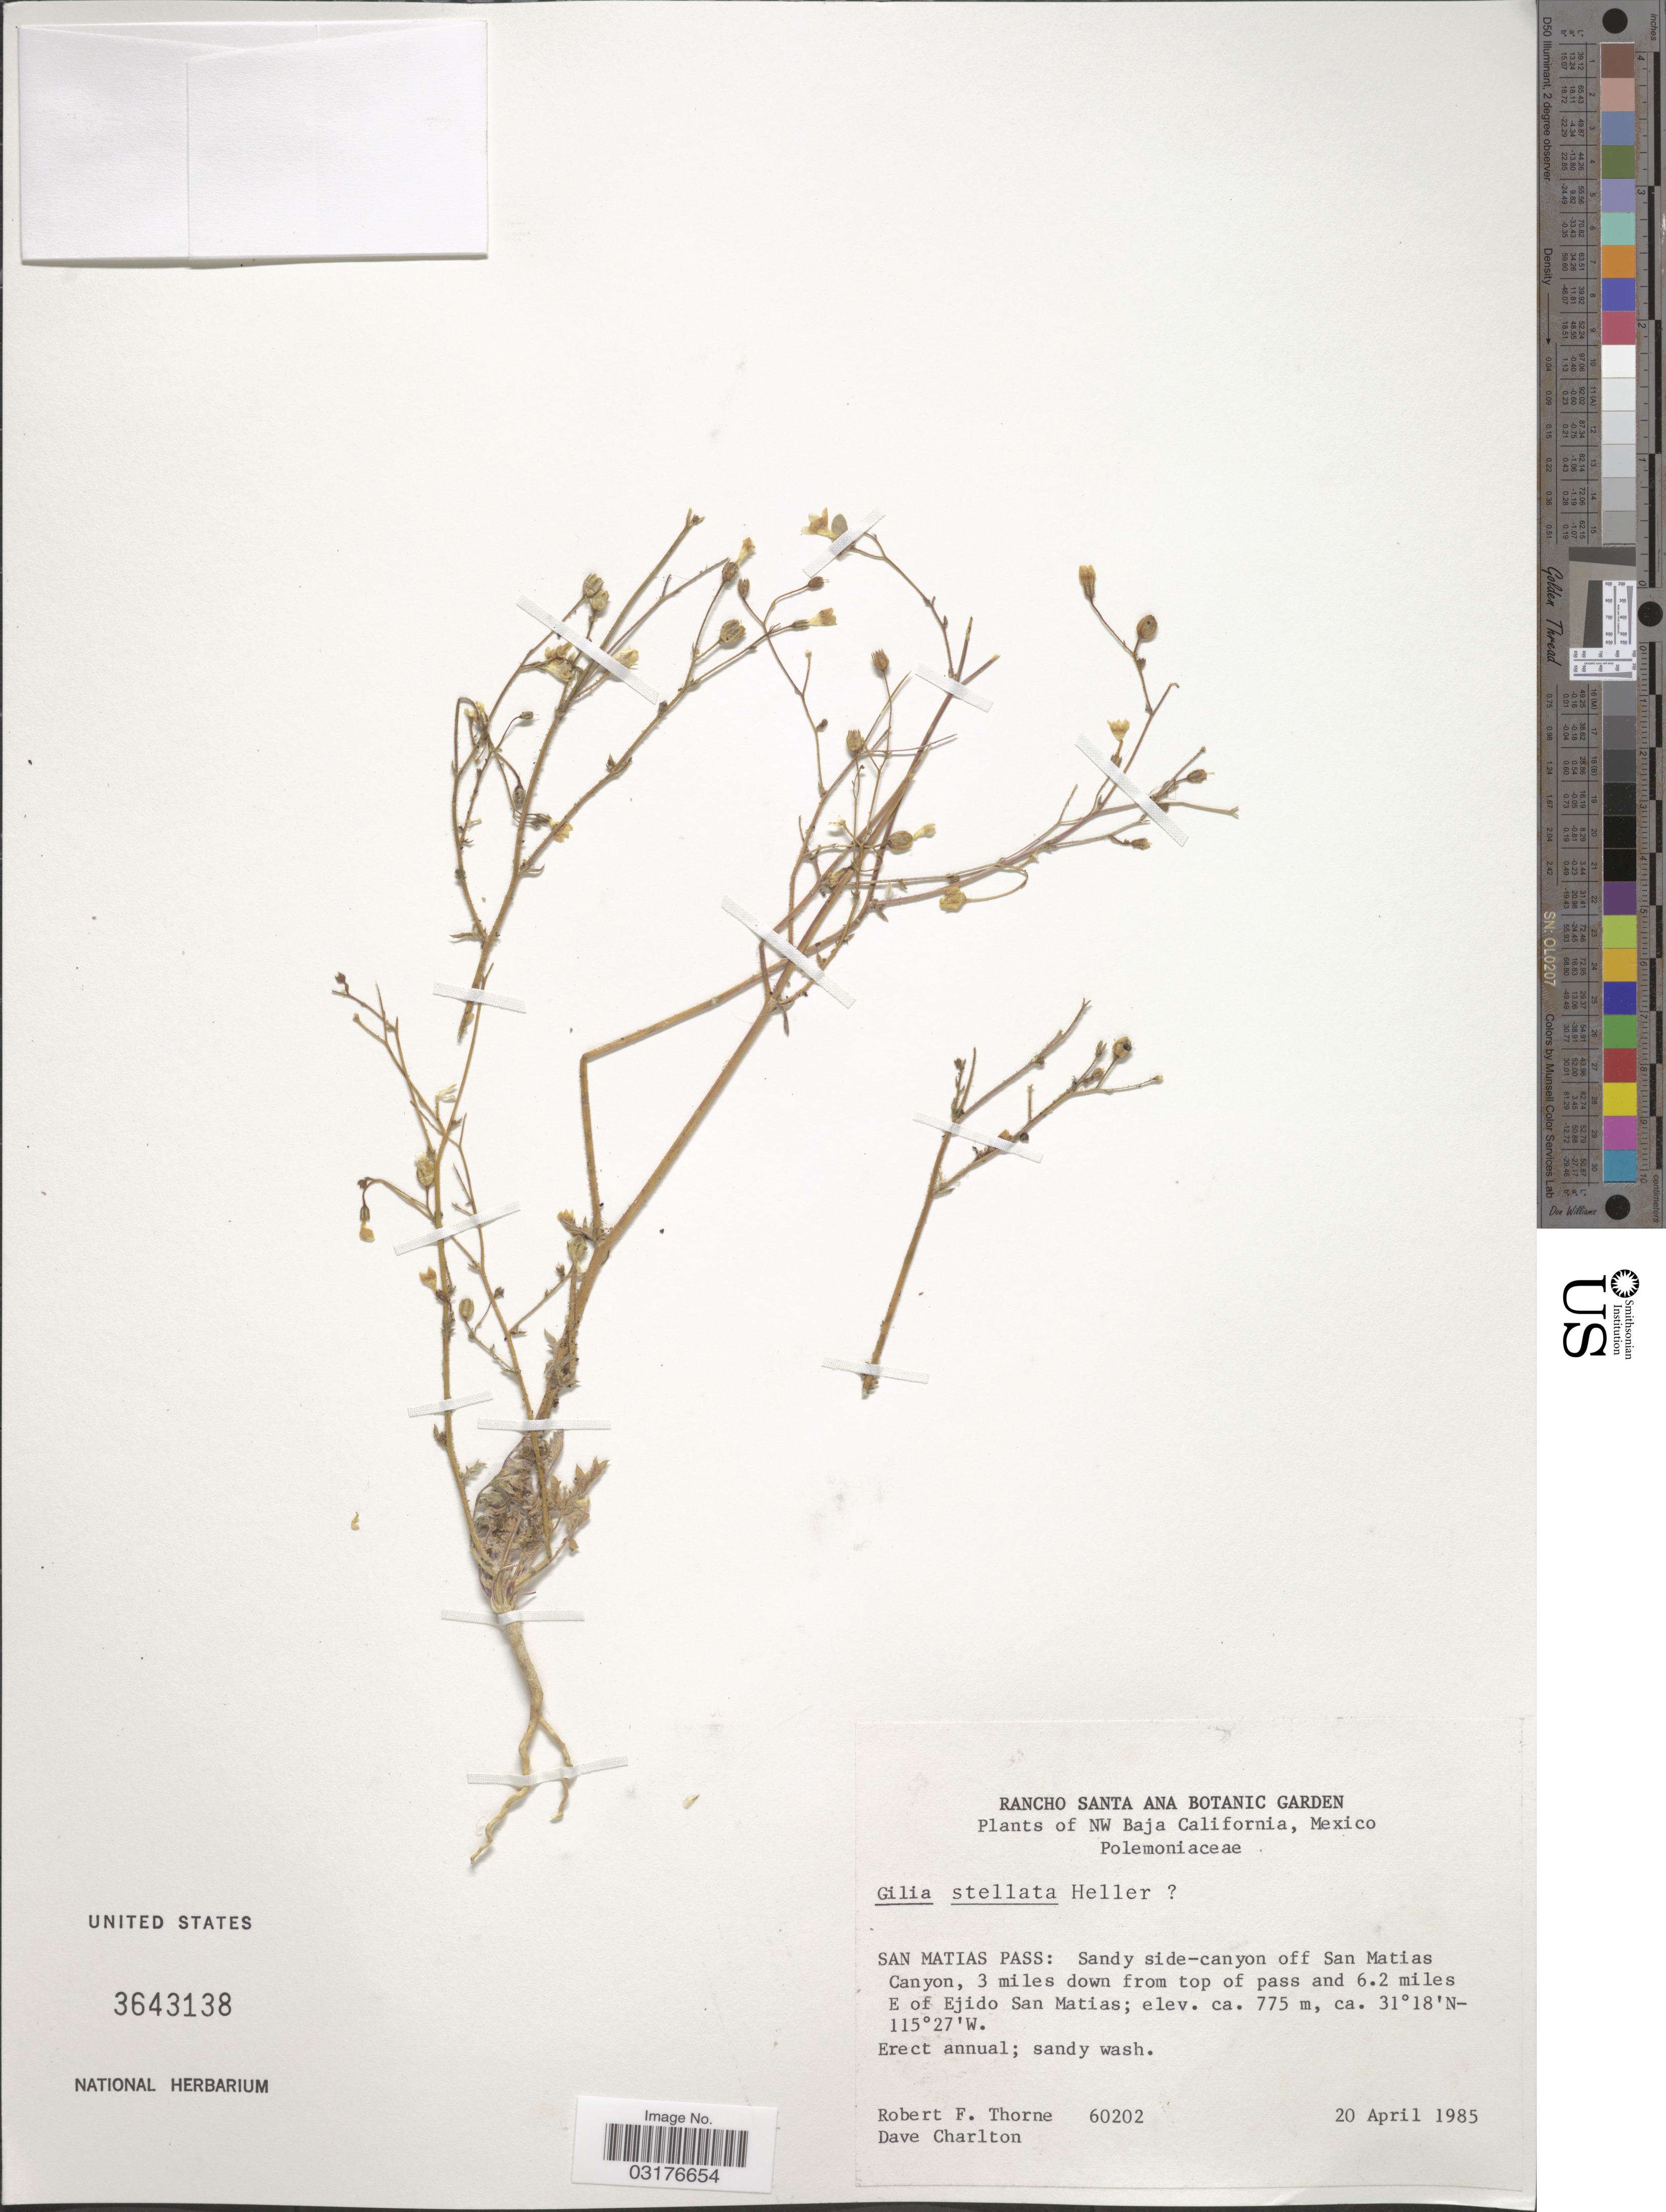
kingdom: Plantae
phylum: Tracheophyta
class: Magnoliopsida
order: Ericales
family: Polemoniaceae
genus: Gilia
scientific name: Gilia stellata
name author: A. Heller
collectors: R. F. Thorne & D. Charlton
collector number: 60202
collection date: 1985-04-20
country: Mexico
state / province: Baja California Norte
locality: NW Baja California. San Matias Pass: Sandy side-canyon off San Matias Canyon, 3 miles down from top of pass and 6.2 miles E of Ejido San Matias.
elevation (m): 775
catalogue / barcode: US 3643138